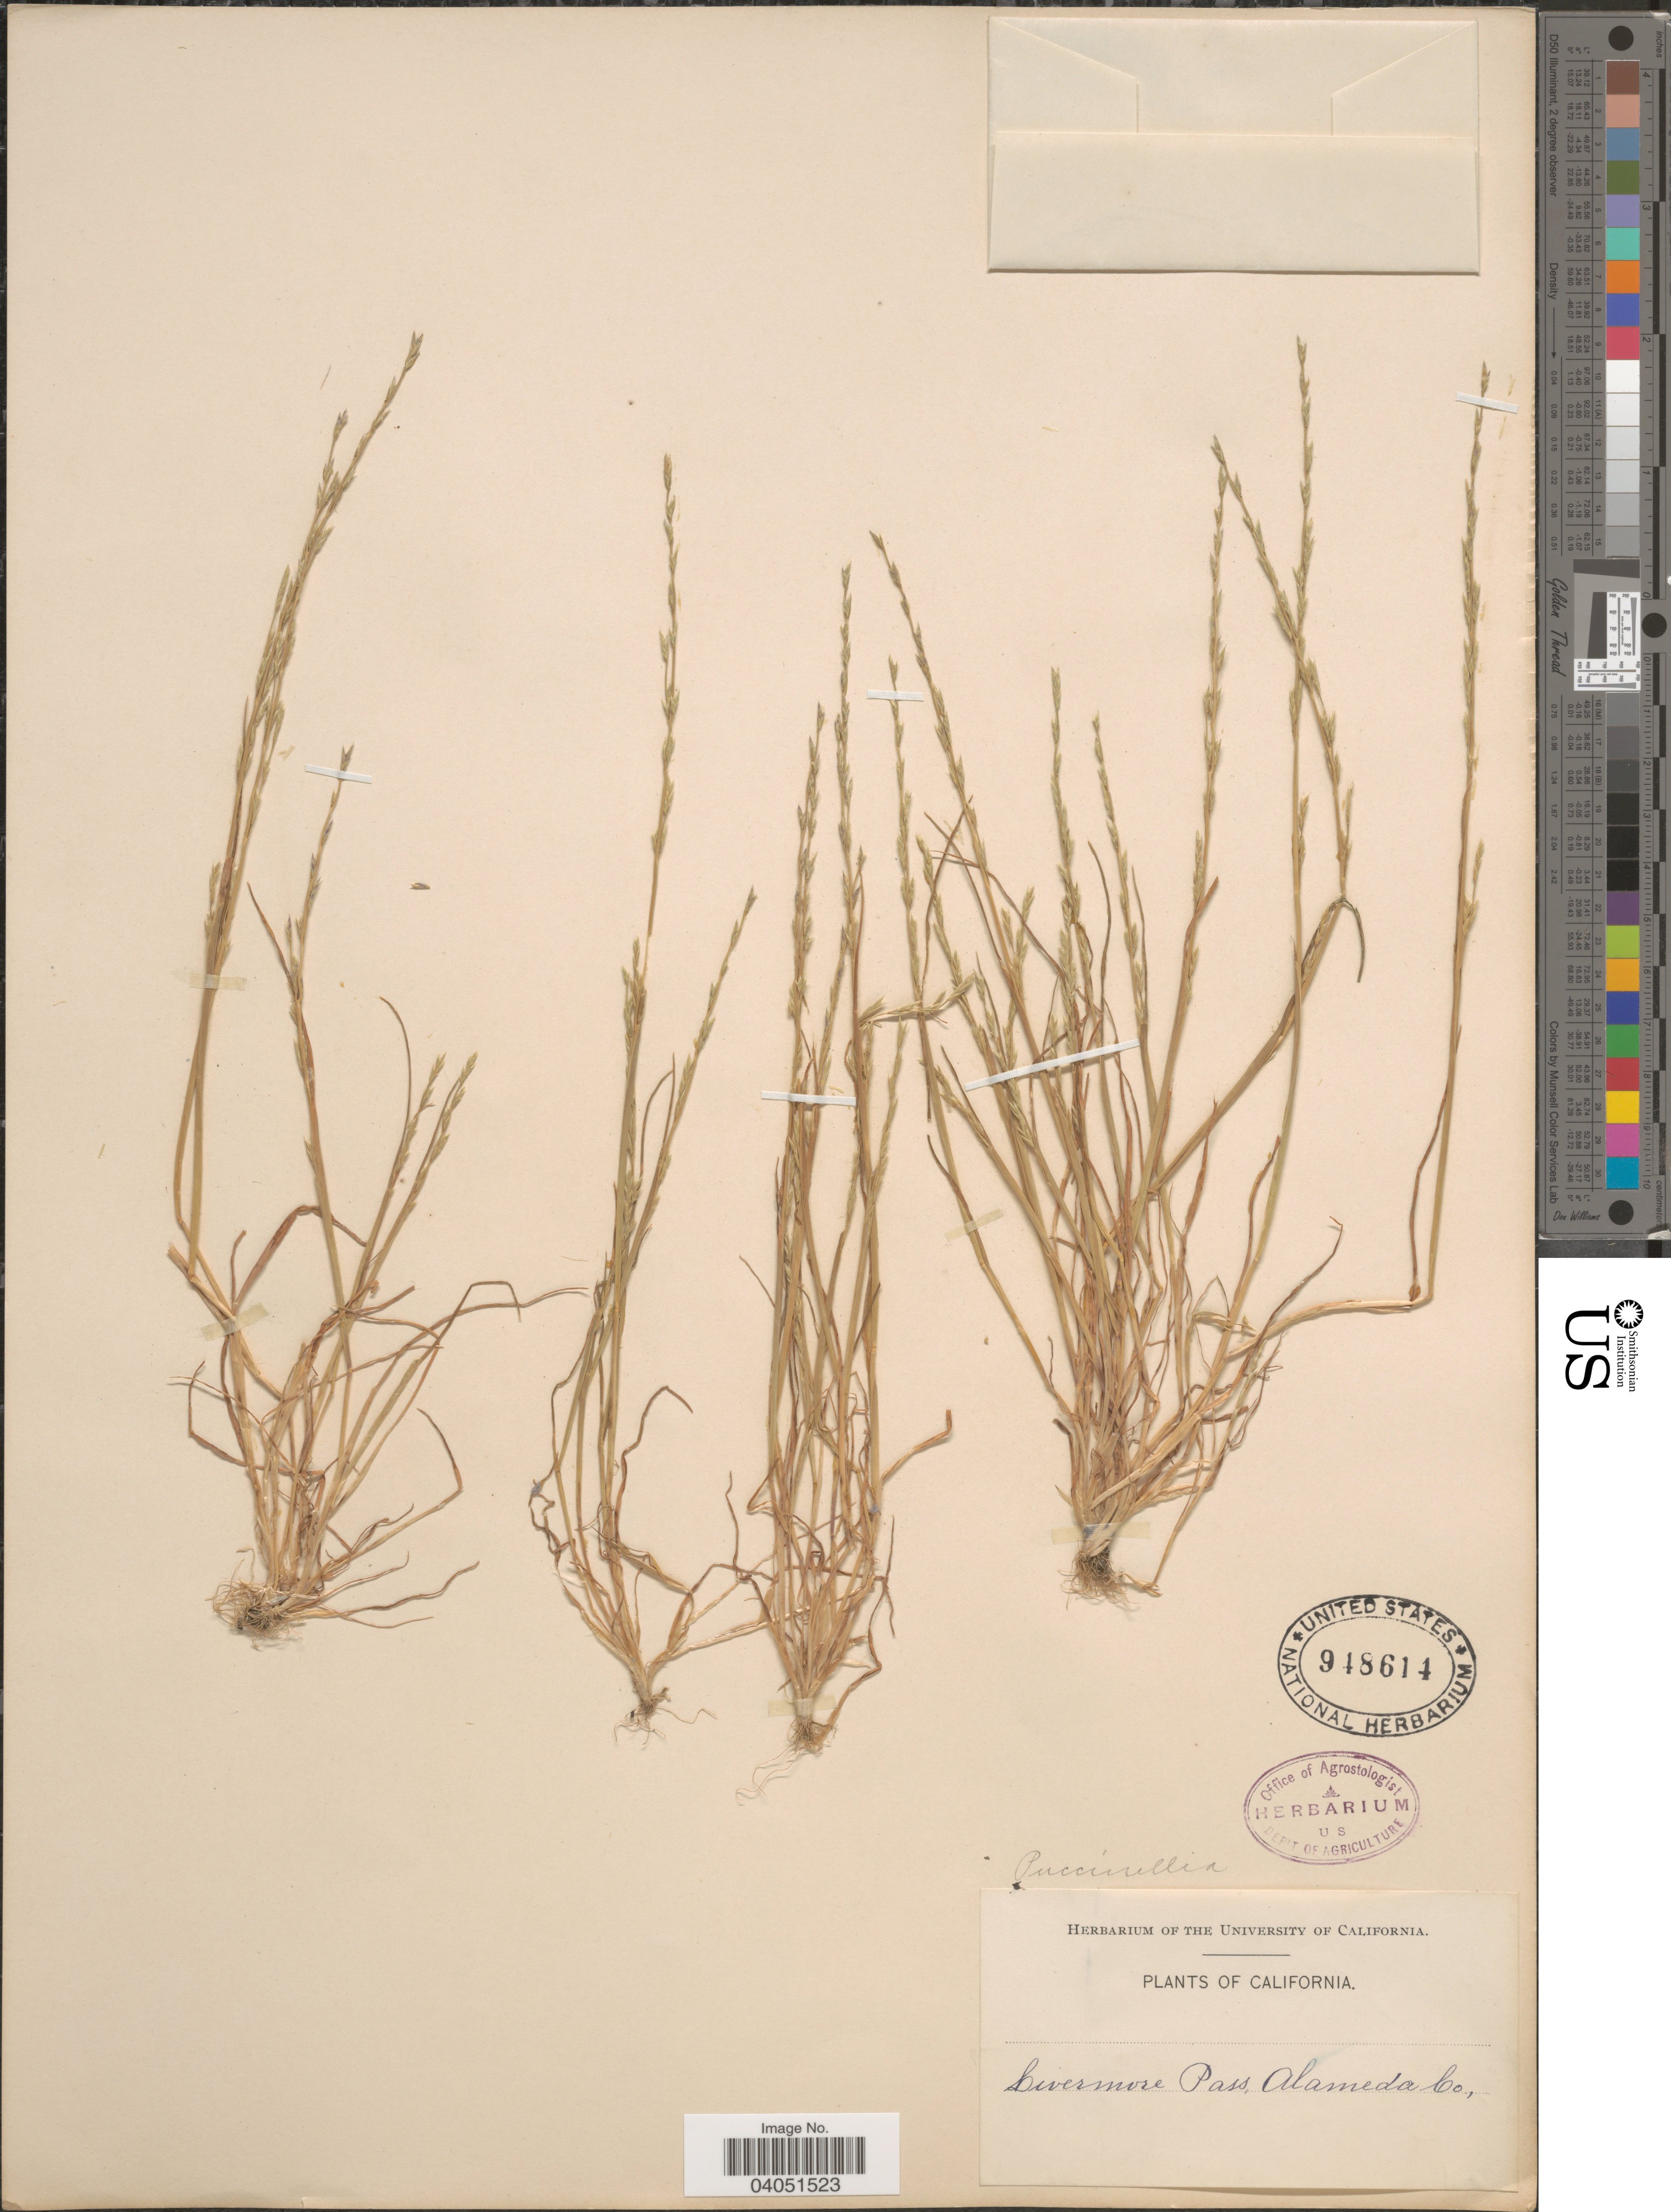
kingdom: Plantae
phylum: Tracheophyta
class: Liliopsida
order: Poales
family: Poaceae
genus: Puccinellia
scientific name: Puccinellia simplex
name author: Scribn.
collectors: ex herb. Univ. of California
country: United States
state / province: California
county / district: Alameda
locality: Livermore Pass. Alameda Co.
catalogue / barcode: US 948614